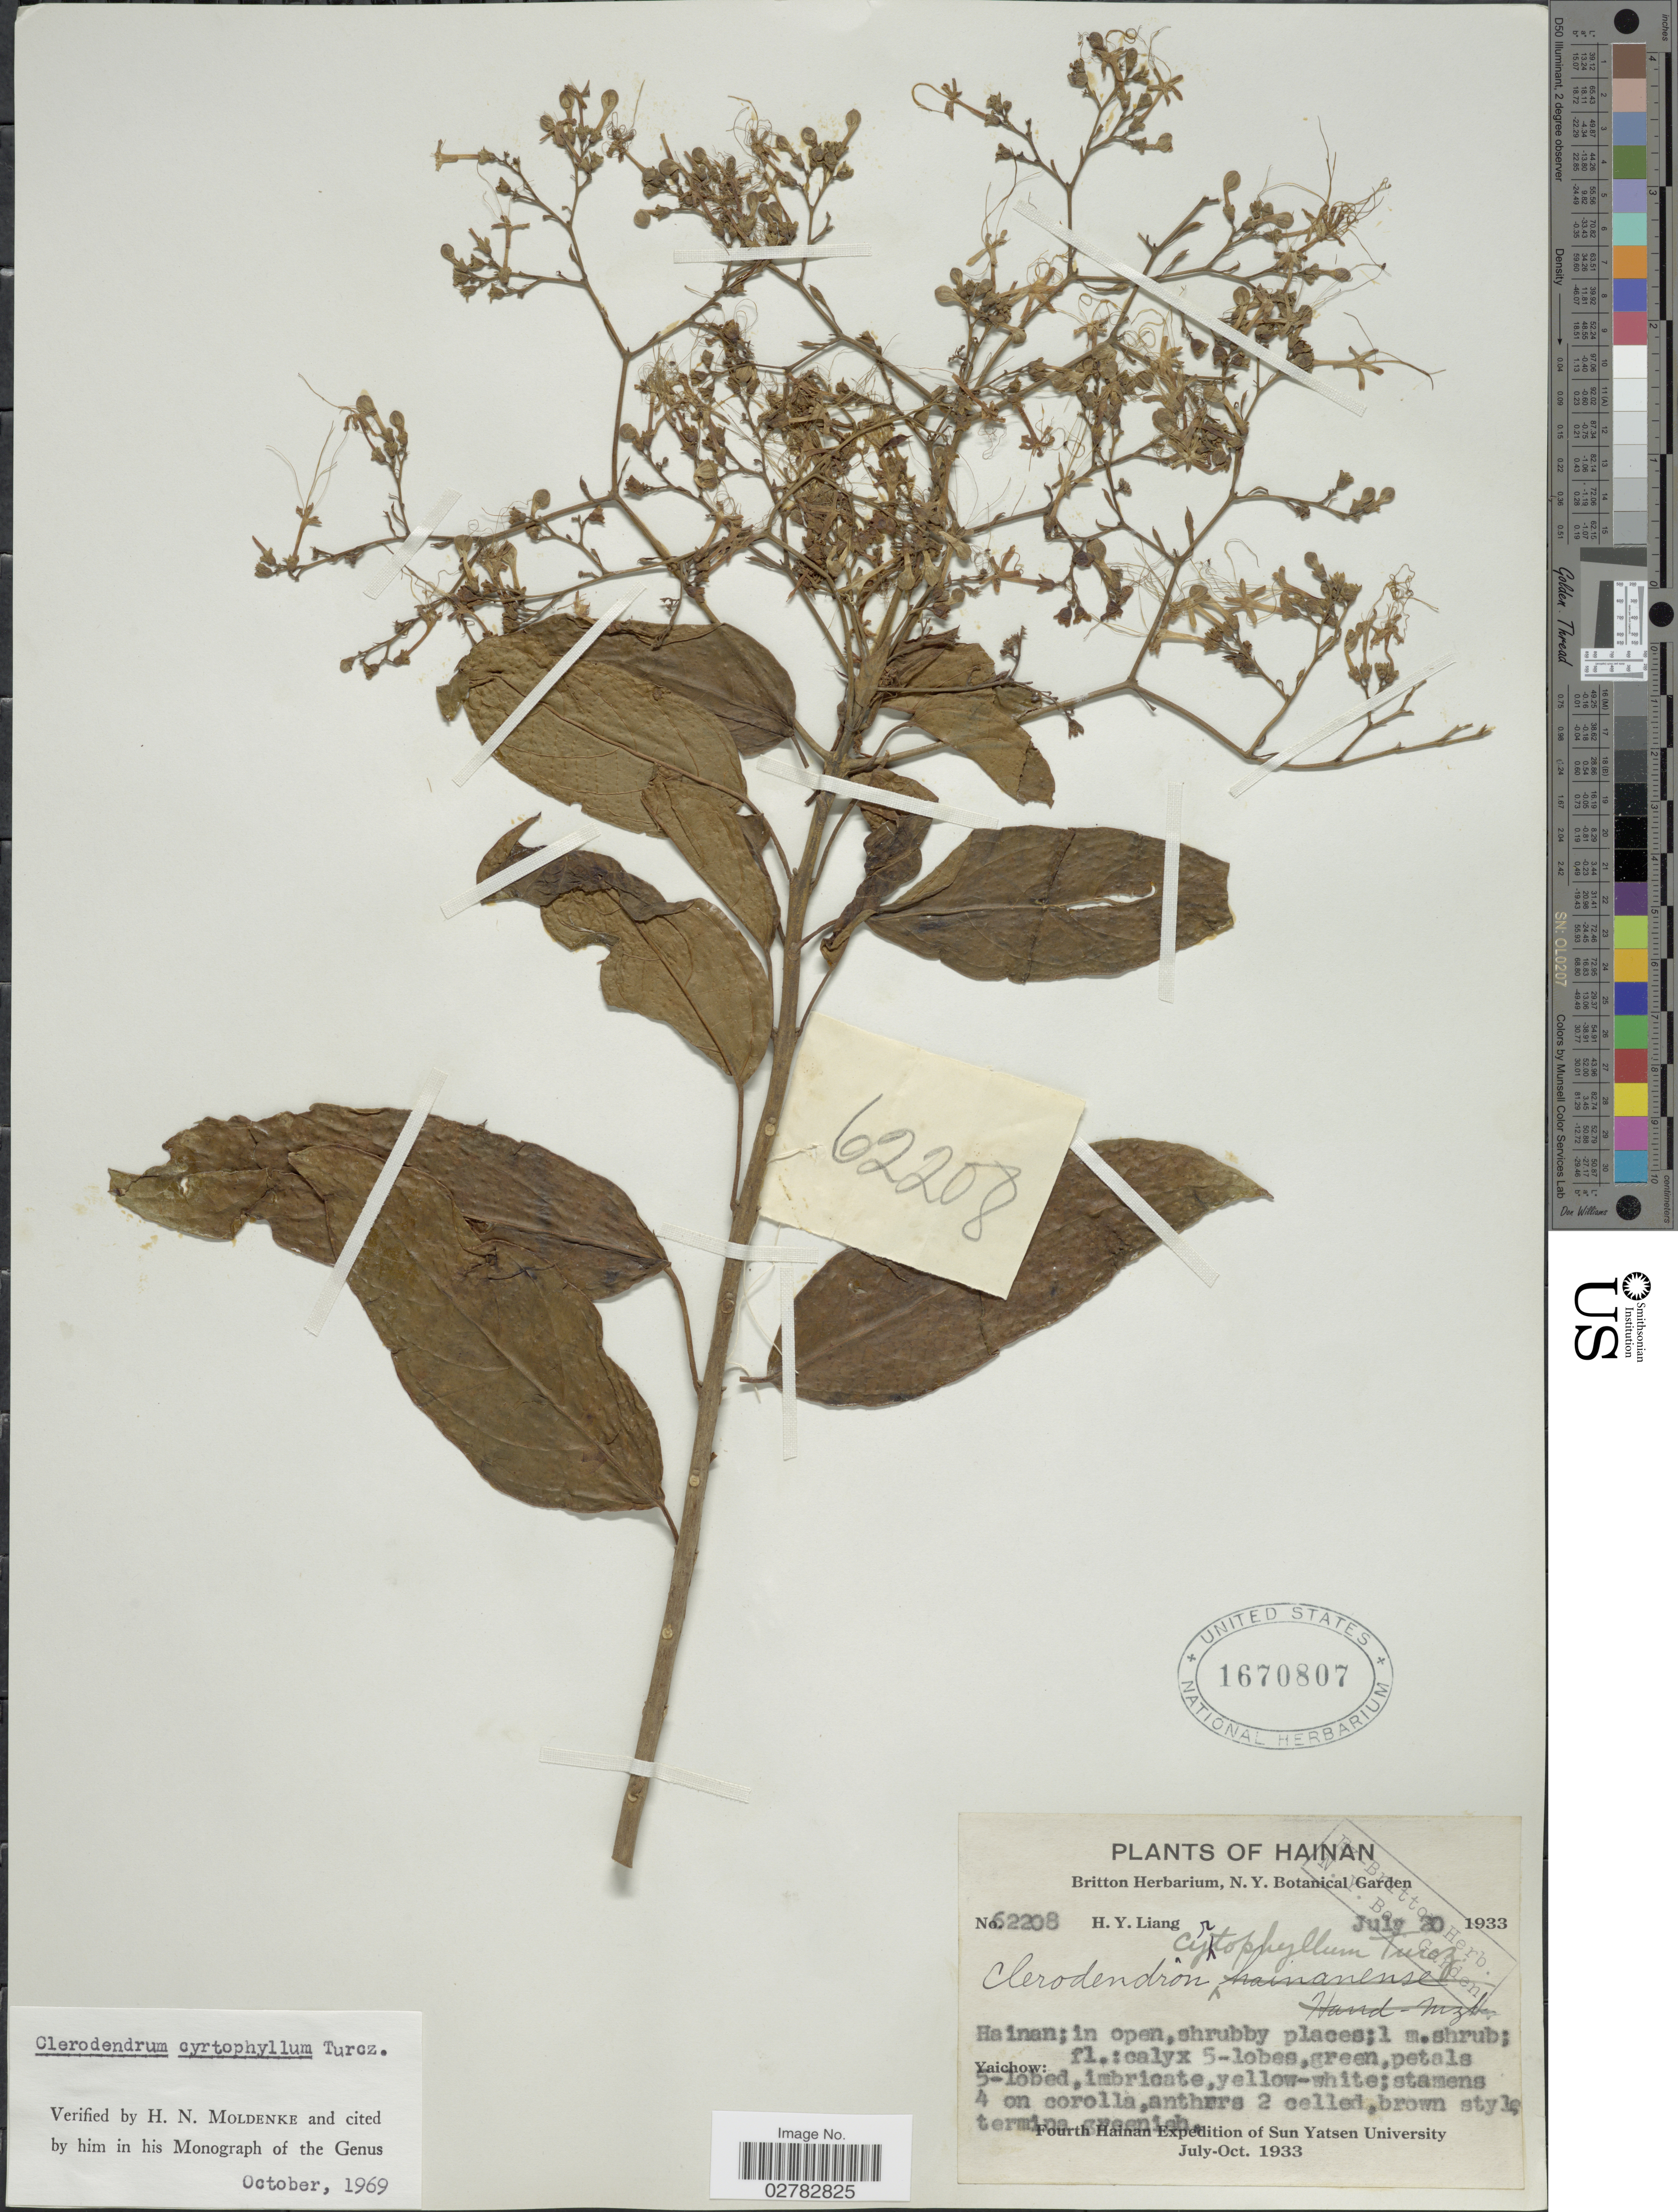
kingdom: Plantae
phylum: Tracheophyta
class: Magnoliopsida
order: Lamiales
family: Lamiaceae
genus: Clerodendrum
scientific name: Clerodendrum cyrtophyllum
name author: Turcz.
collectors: H. Y. Liang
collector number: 62208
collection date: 1933-07-20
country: China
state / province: Hainan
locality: Yaichow.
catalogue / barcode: US 1670807